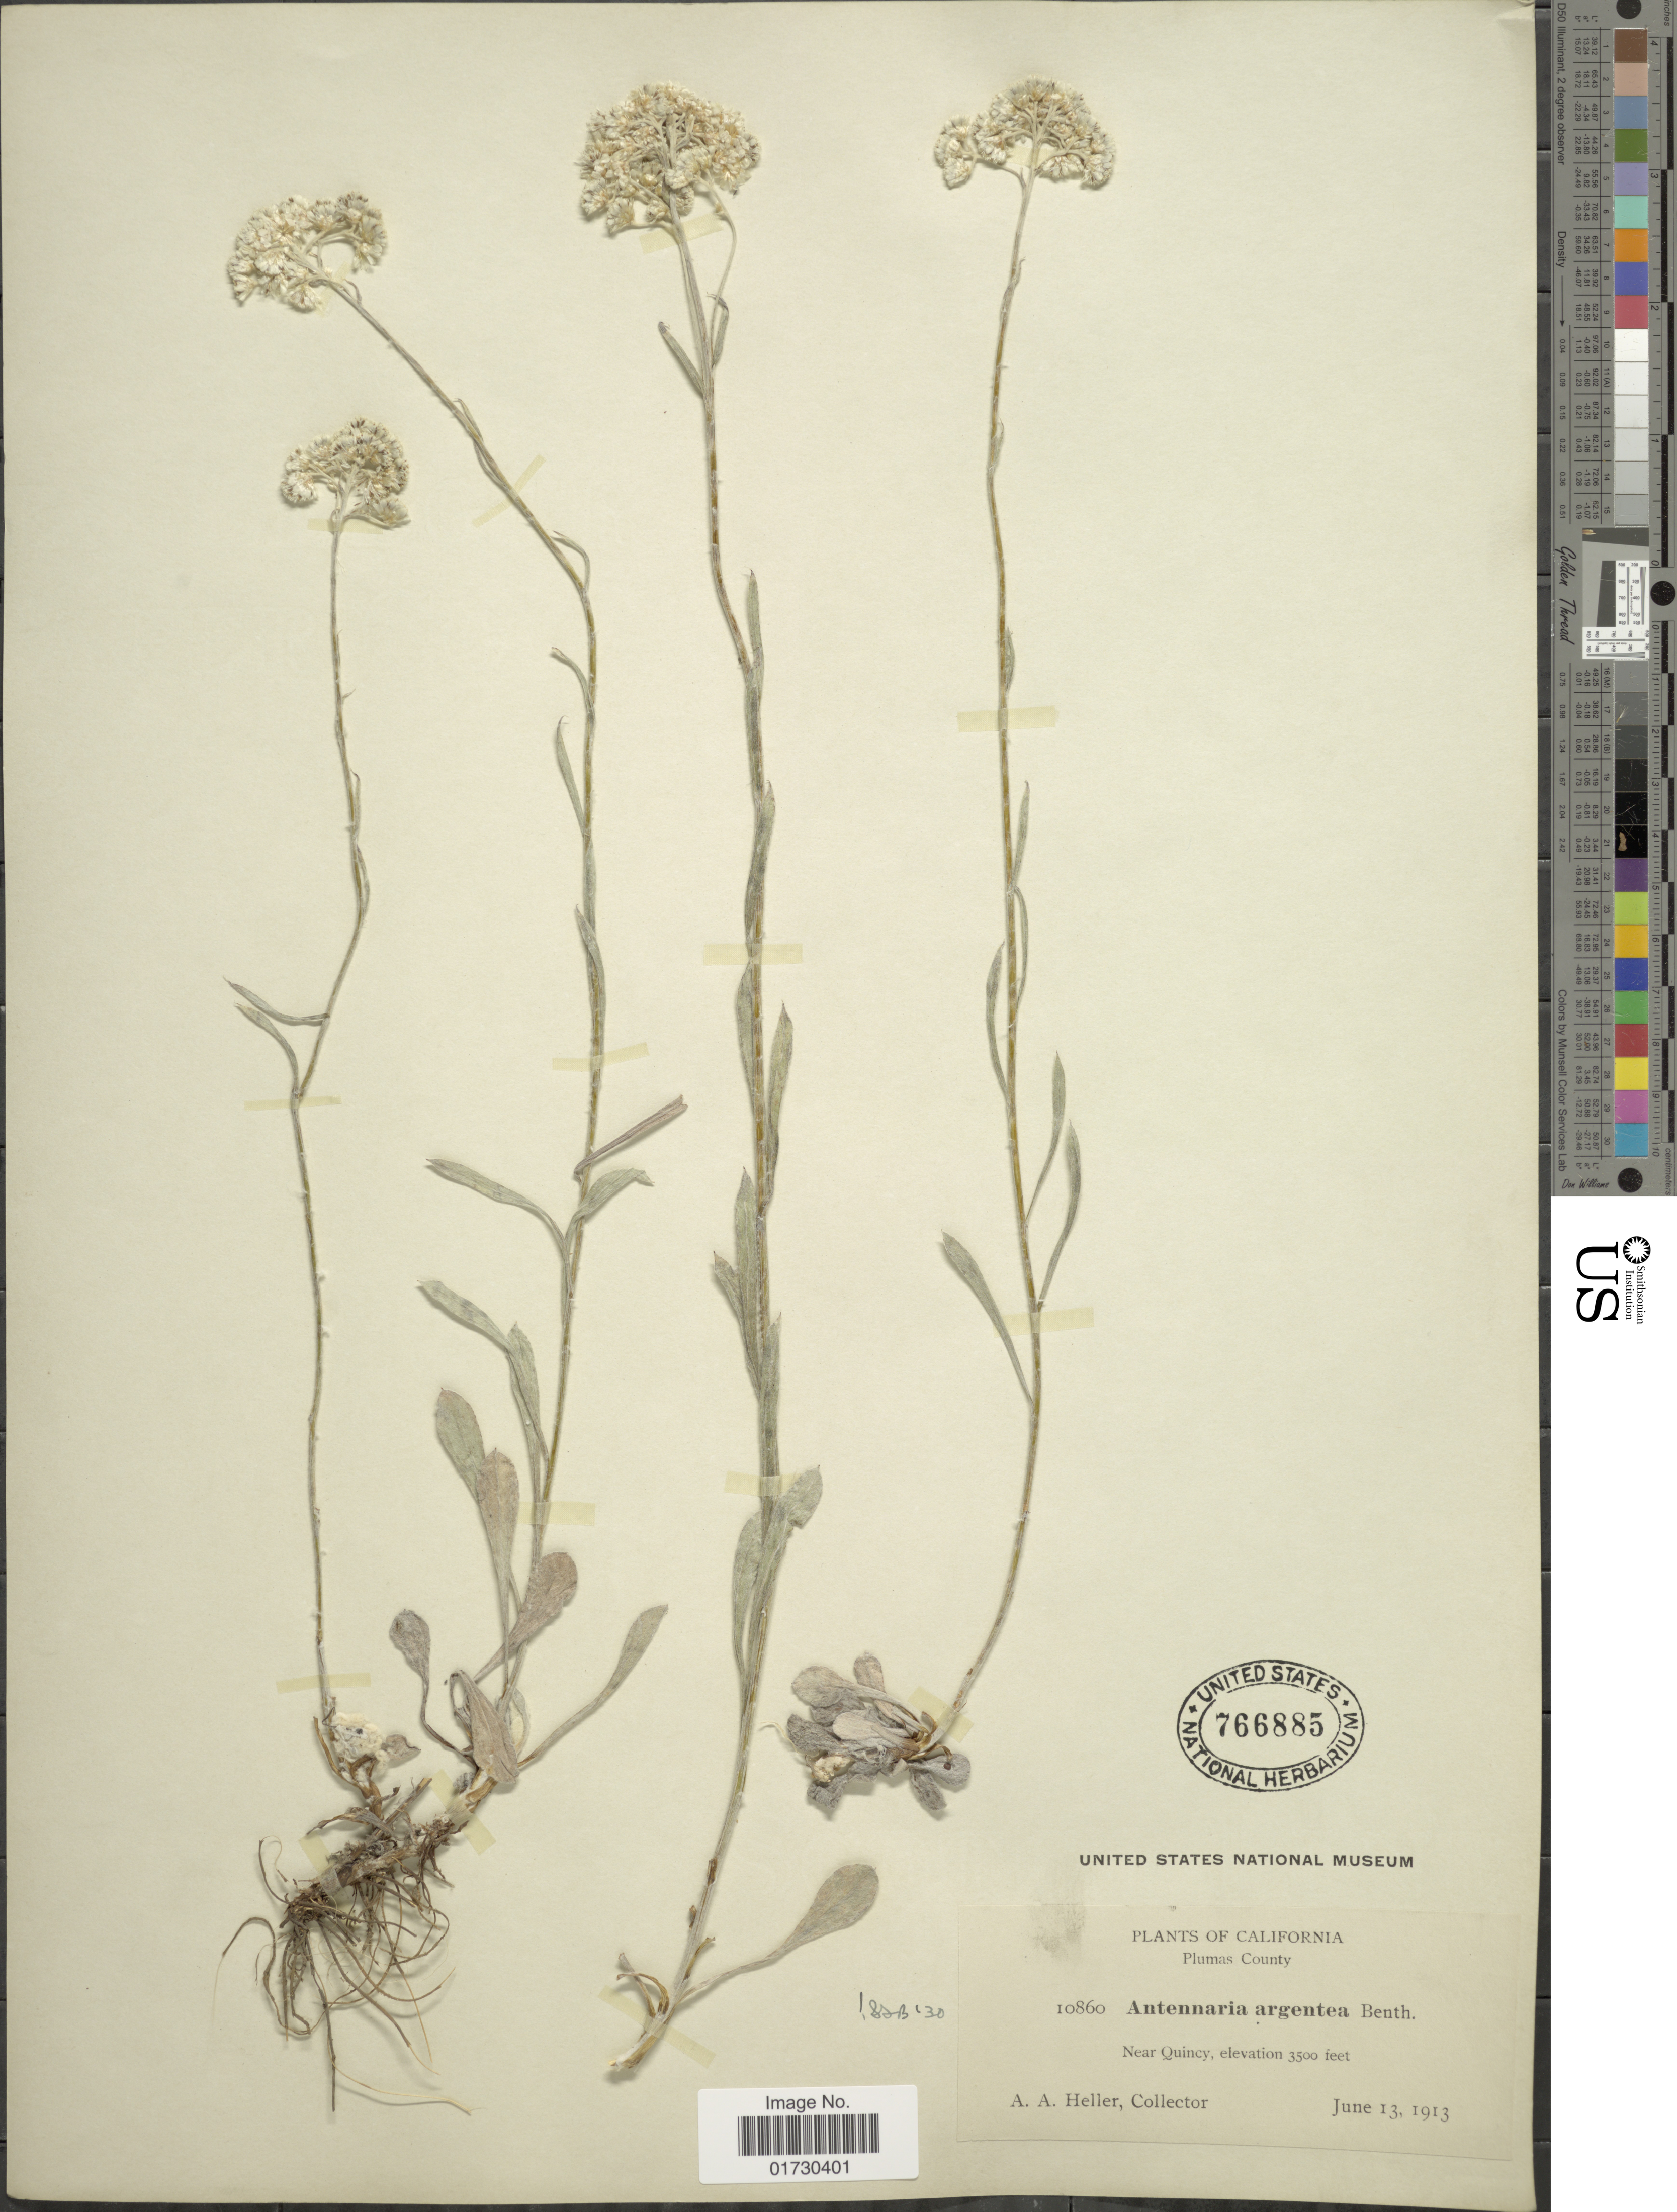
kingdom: Plantae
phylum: Tracheophyta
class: Magnoliopsida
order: Asterales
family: Asteraceae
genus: Antennaria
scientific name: Antennaria argentea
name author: Benth.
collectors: A. A. Heller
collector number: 10860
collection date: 1913-06-13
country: United States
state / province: California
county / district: Plumas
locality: Plumas County, Near Quincy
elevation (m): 1067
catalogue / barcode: US 766885